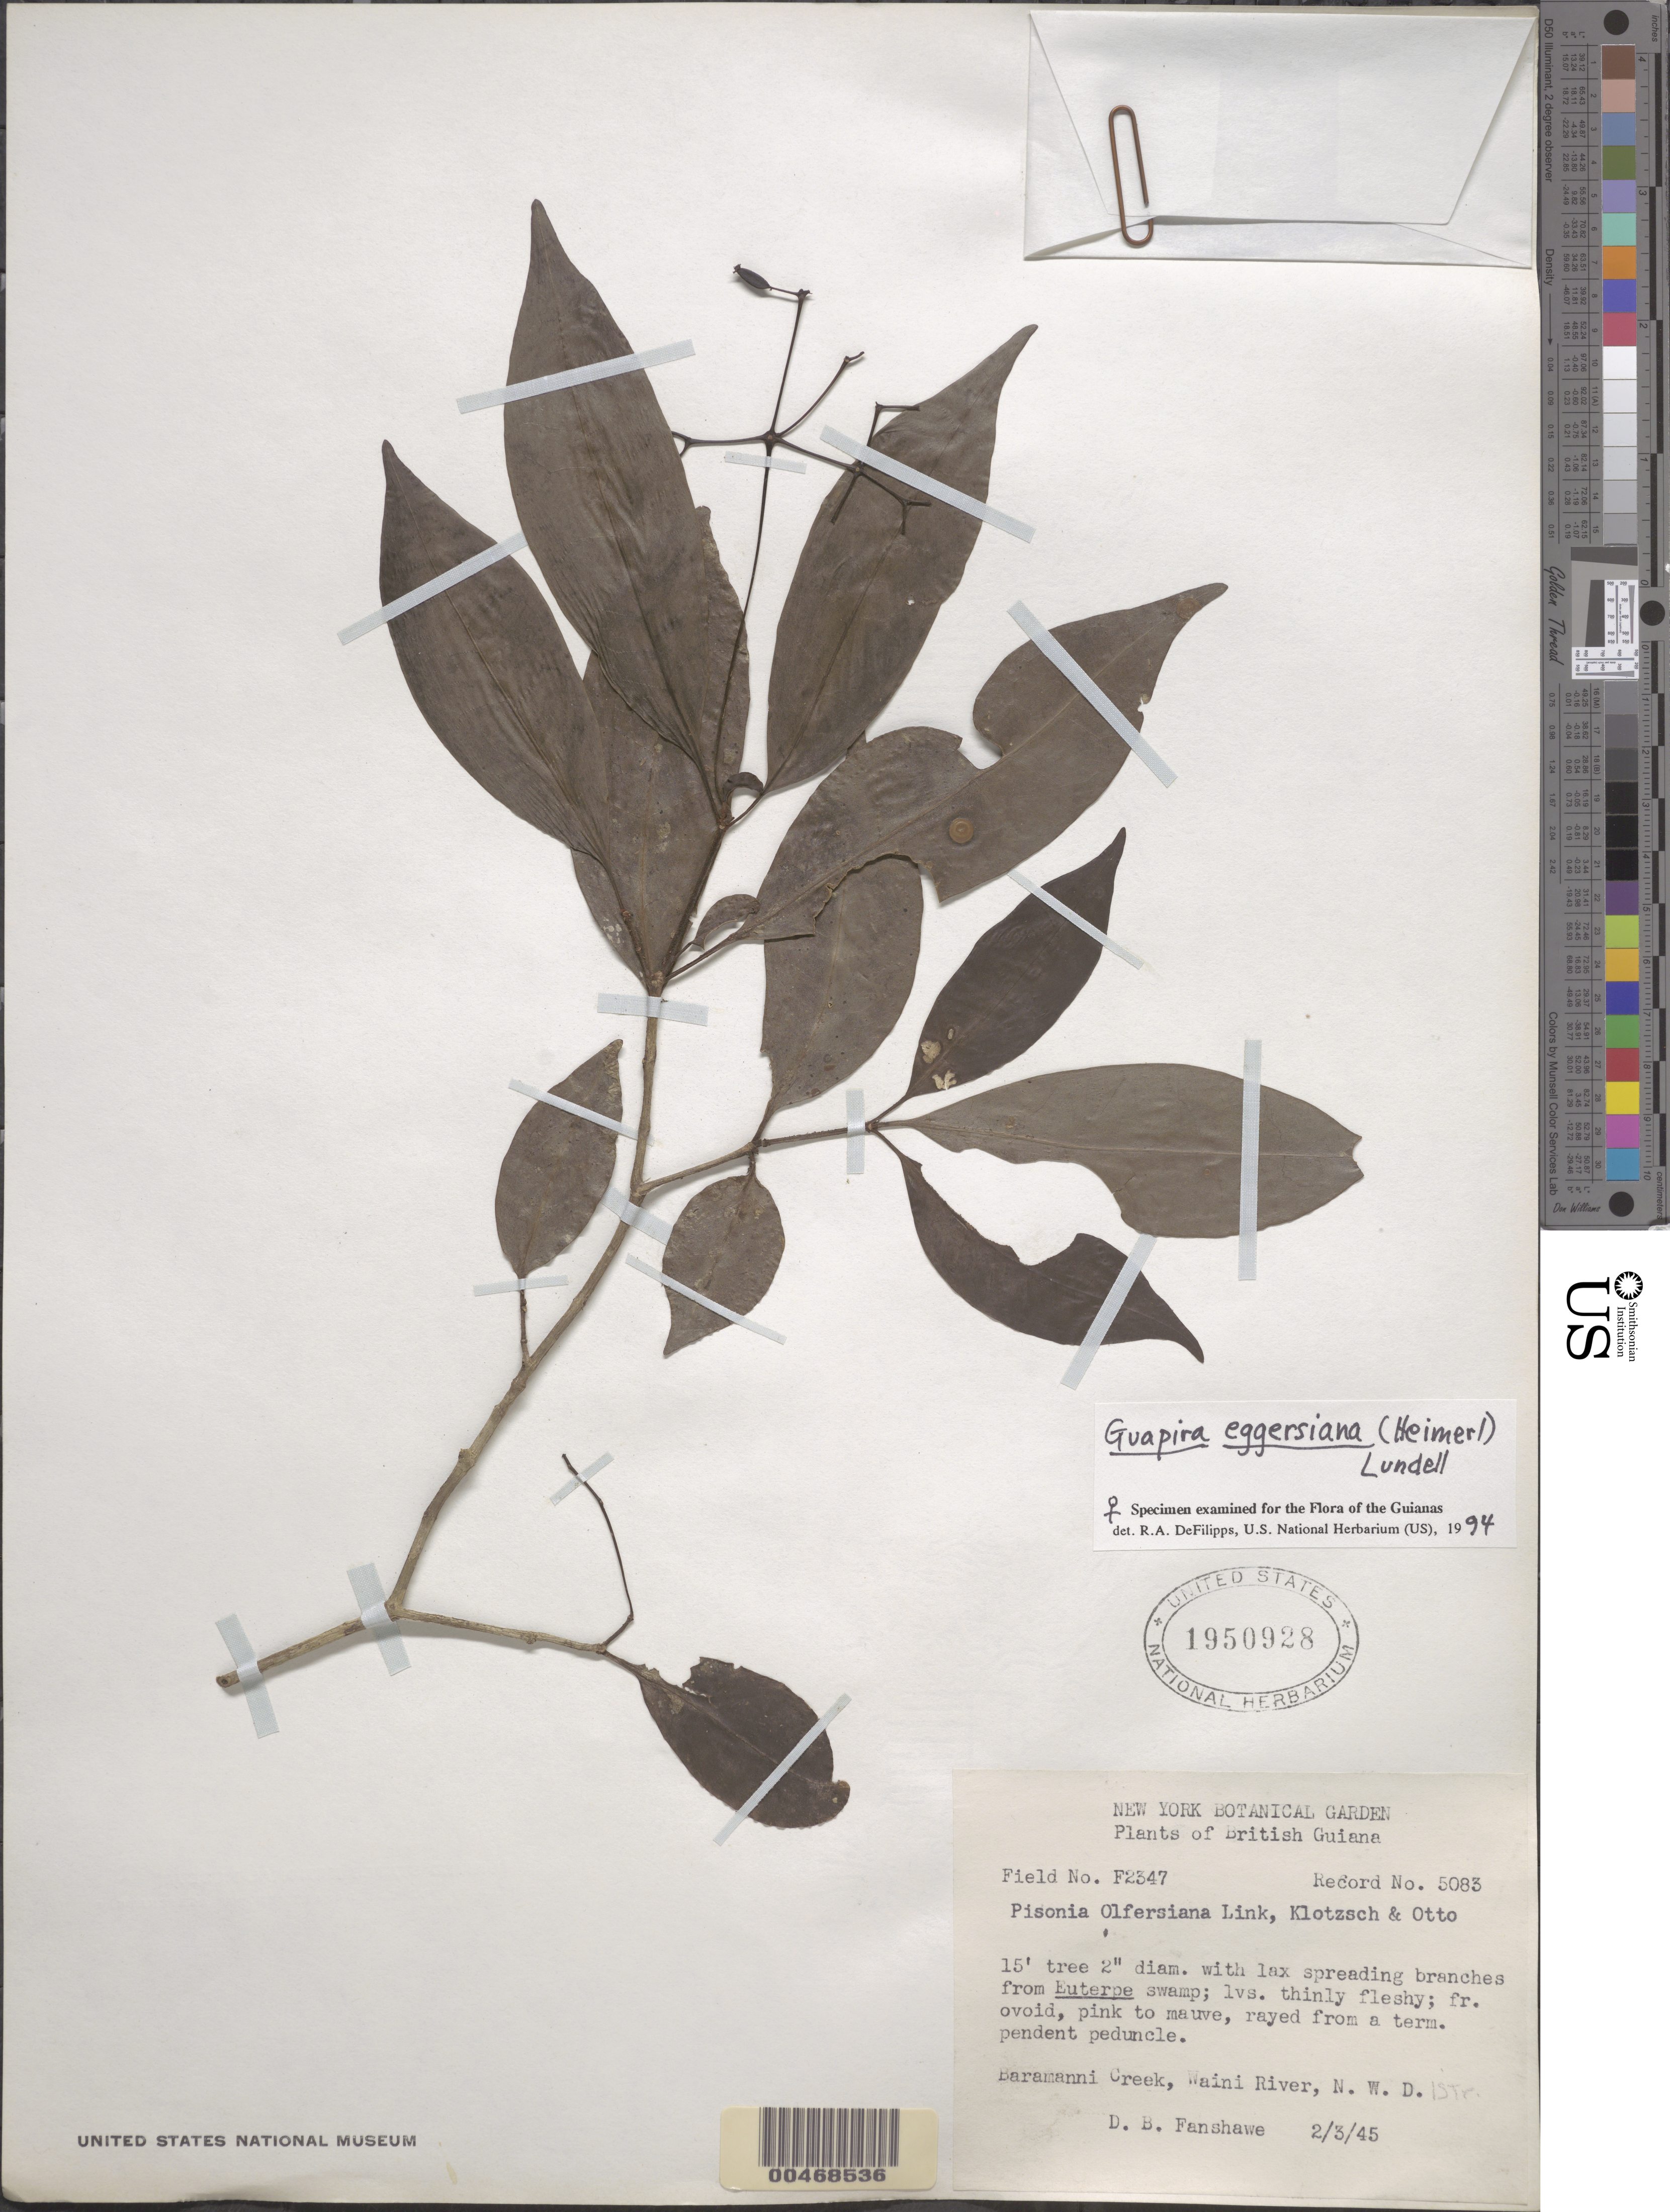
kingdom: Plantae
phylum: Tracheophyta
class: Magnoliopsida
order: Caryophyllales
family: Nyctaginaceae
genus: Guapira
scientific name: Guapira eggersiana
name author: (Heimerl) Lundell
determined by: DeFilipps, R. A.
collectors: D. B. Fanshawe & Forest Dept. B. G.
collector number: F 2347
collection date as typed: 02 Mar 1945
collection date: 1945-03-02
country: Guyana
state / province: Barima-Waini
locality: Baramanni Creek, Waini River. [In former North West Region.]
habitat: Euterpe swamp.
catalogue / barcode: US 1950928